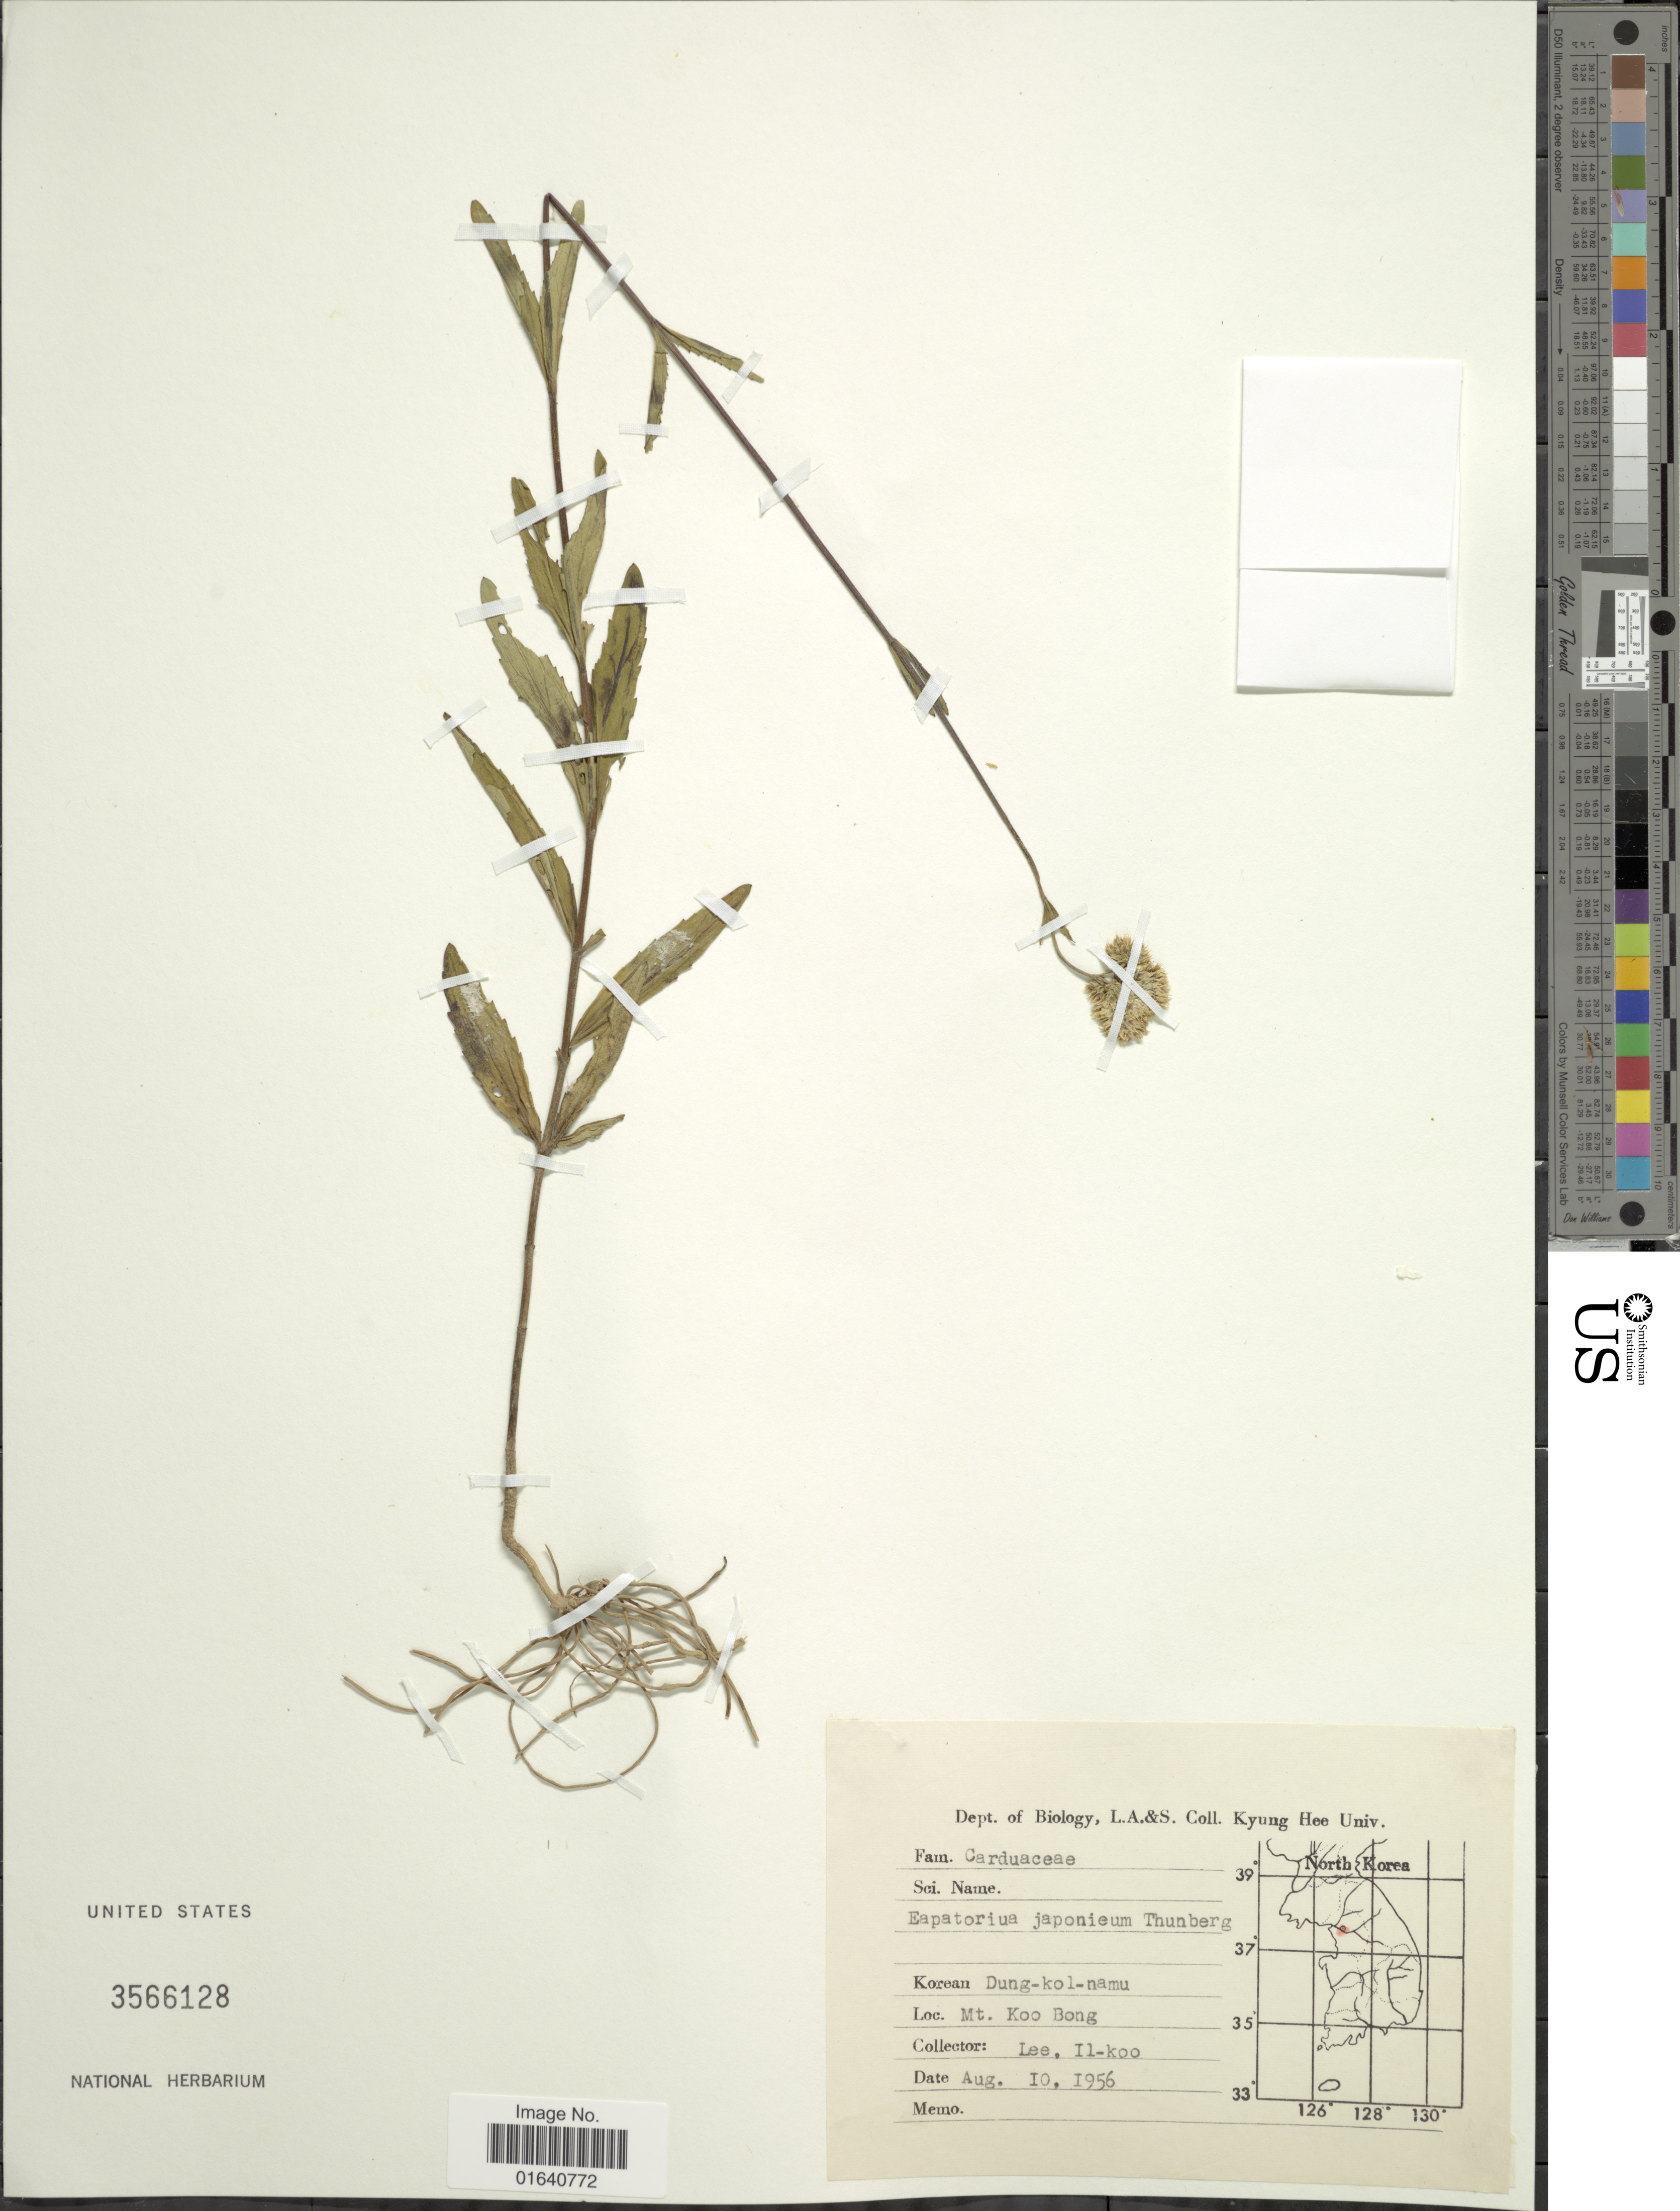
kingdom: Plantae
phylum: Tracheophyta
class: Magnoliopsida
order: Asterales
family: Asteraceae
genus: Eupatorium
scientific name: Eupatorium japonicum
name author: Thunb.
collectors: Il-Ko Lee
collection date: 1956-08-10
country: North Korea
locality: Koream Dung-kol-namu, Mt Koo Bong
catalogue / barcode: US 3566128